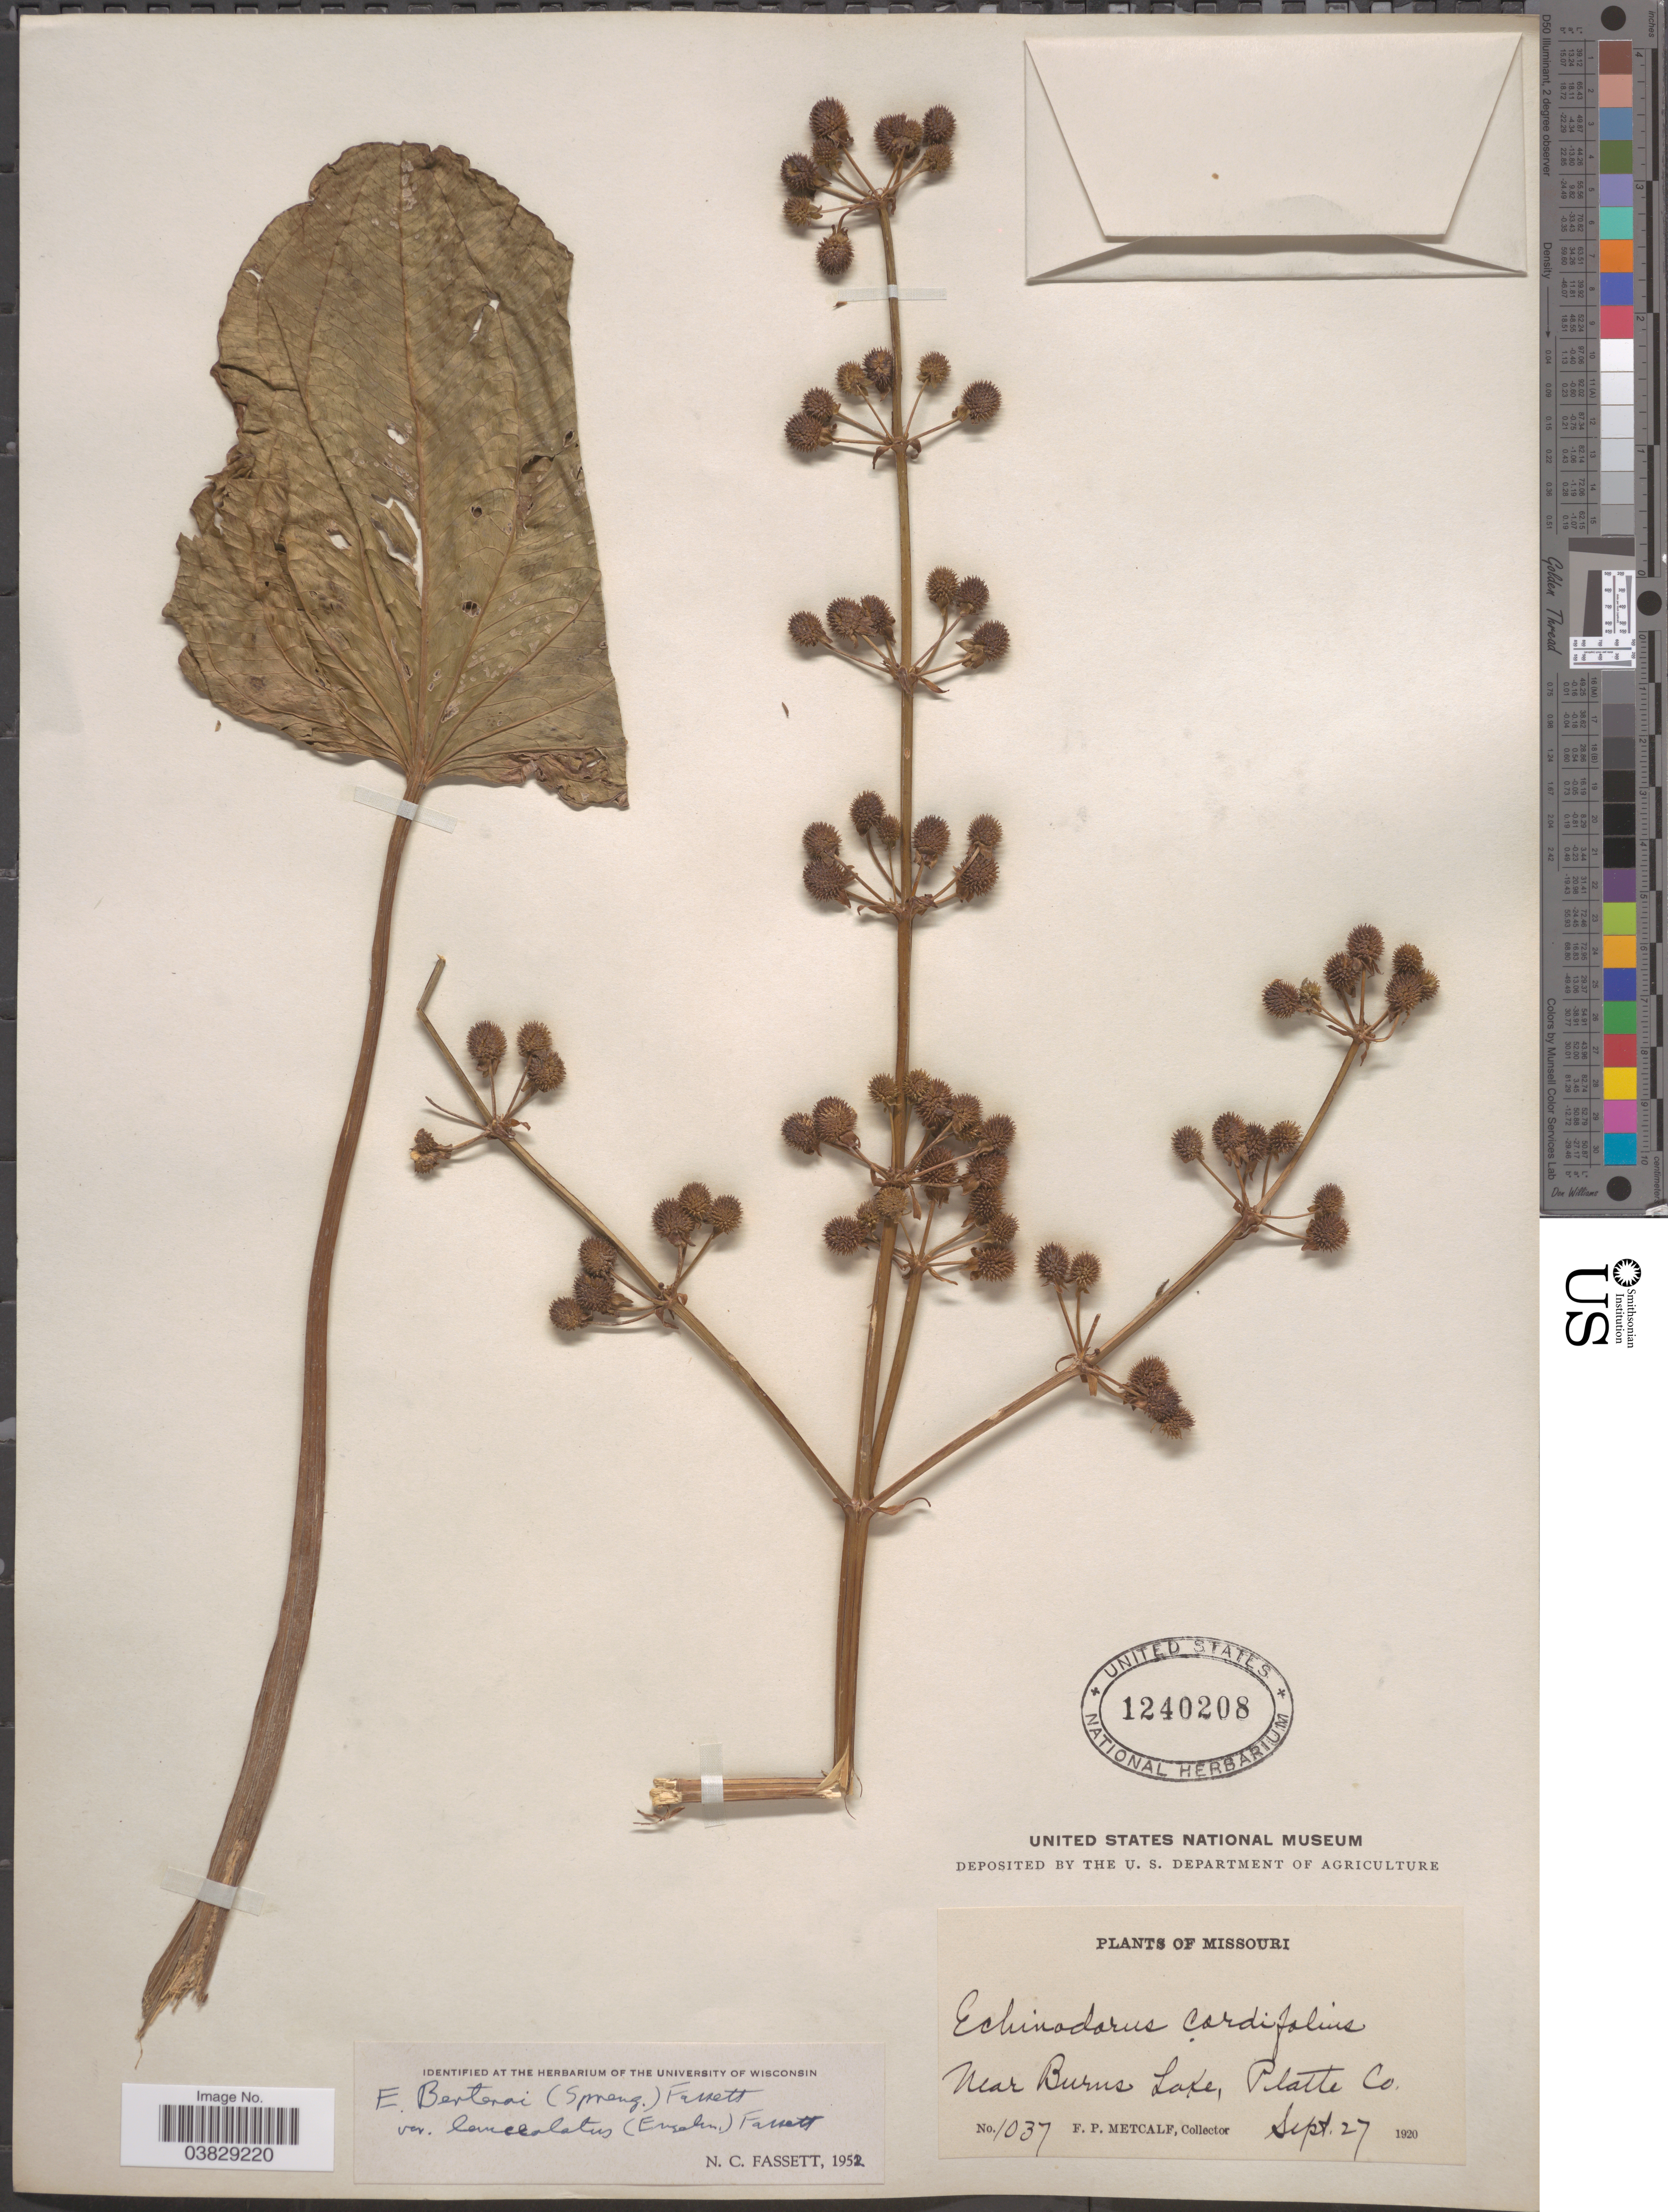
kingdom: Plantae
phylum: Tracheophyta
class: Liliopsida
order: Alismatales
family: Alismataceae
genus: Echinodorus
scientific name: Echinodorus berteroi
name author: (Spreng.) Fassett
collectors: F. Metcalf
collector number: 1037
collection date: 1920-09-27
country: United States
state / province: Missouri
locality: Near Burns Lake, Platte Co.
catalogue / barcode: US 1240208